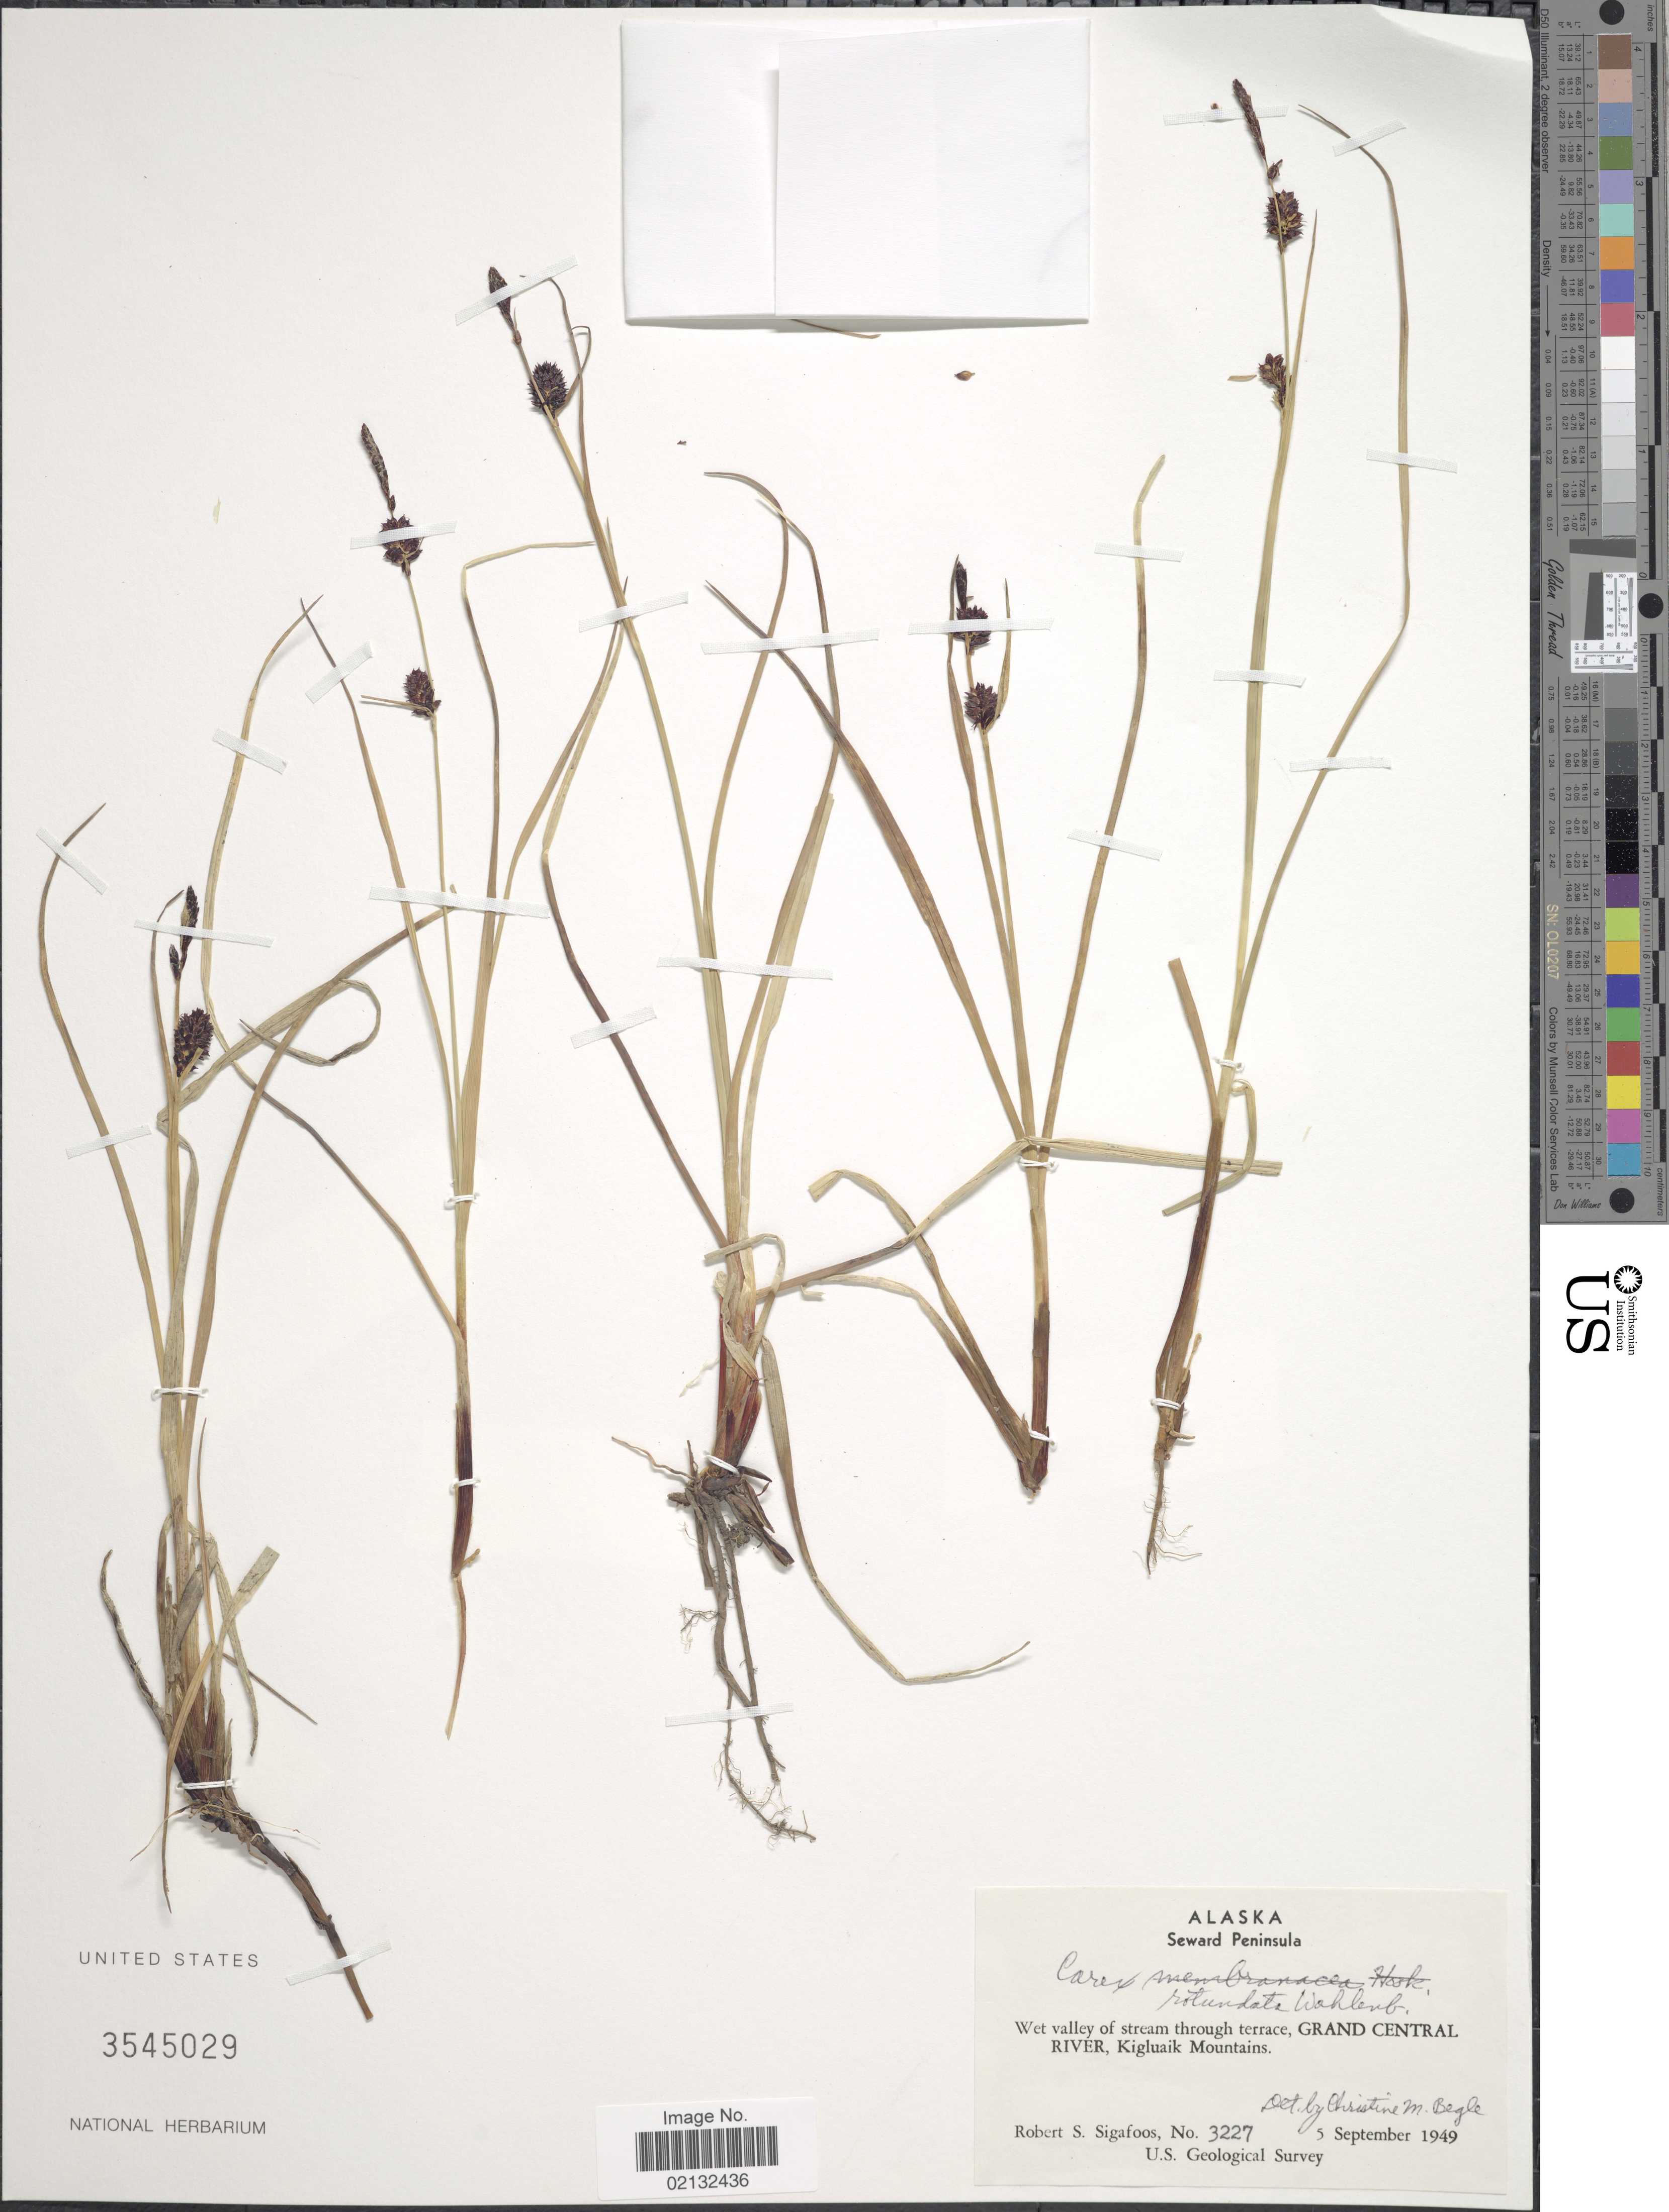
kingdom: Plantae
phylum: Tracheophyta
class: Liliopsida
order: Poales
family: Cyperaceae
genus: Carex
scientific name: Carex rotundata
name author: Wahlenb.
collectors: R. Sigafoos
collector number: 3227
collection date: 1949-09-05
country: United States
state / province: Alaska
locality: Seward Peninsula. Grand Central River, Kigluaik Mountains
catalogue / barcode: US 3545029